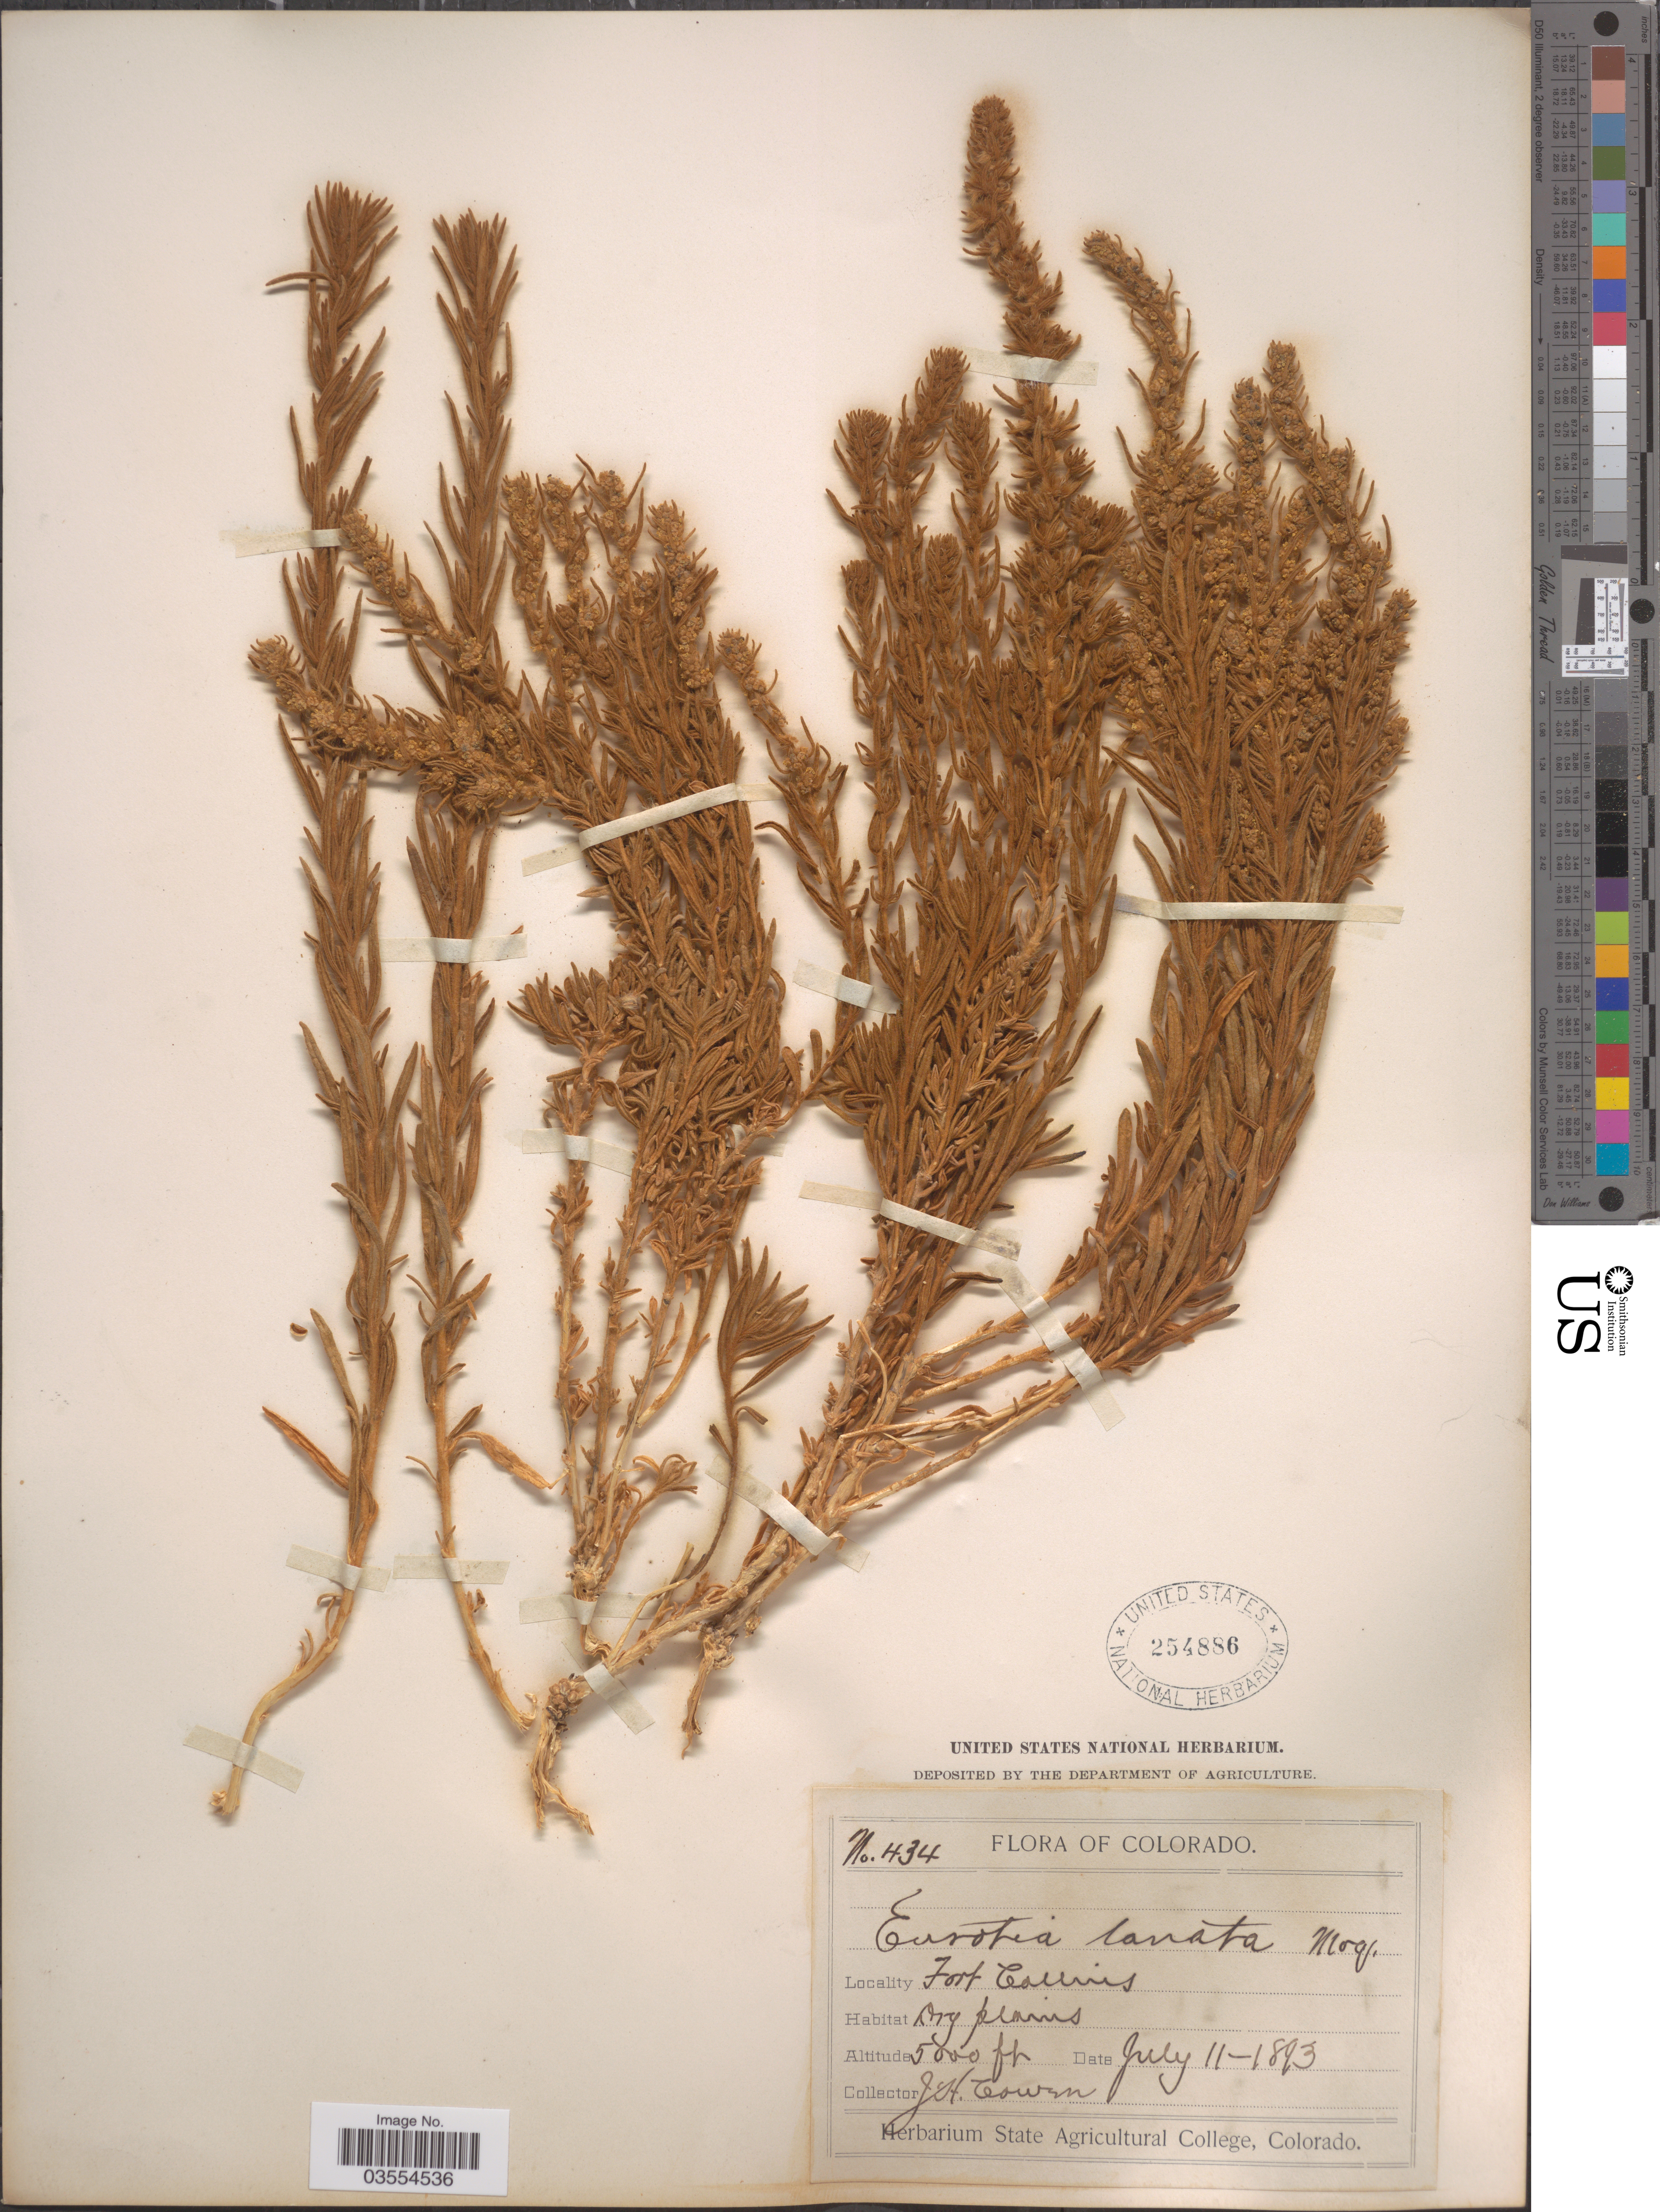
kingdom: Plantae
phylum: Tracheophyta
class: Magnoliopsida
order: Caryophyllales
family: Amaranthaceae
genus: Krascheninnikovia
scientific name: Krascheninnikovia lanata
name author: (Pursh) A. Meeuse & A.Smit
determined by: U.S. National Herbarium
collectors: J. H. Cowen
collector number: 434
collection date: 1893-07-11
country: United States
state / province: Colorado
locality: Fort Collins.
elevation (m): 1524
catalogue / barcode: US 254886